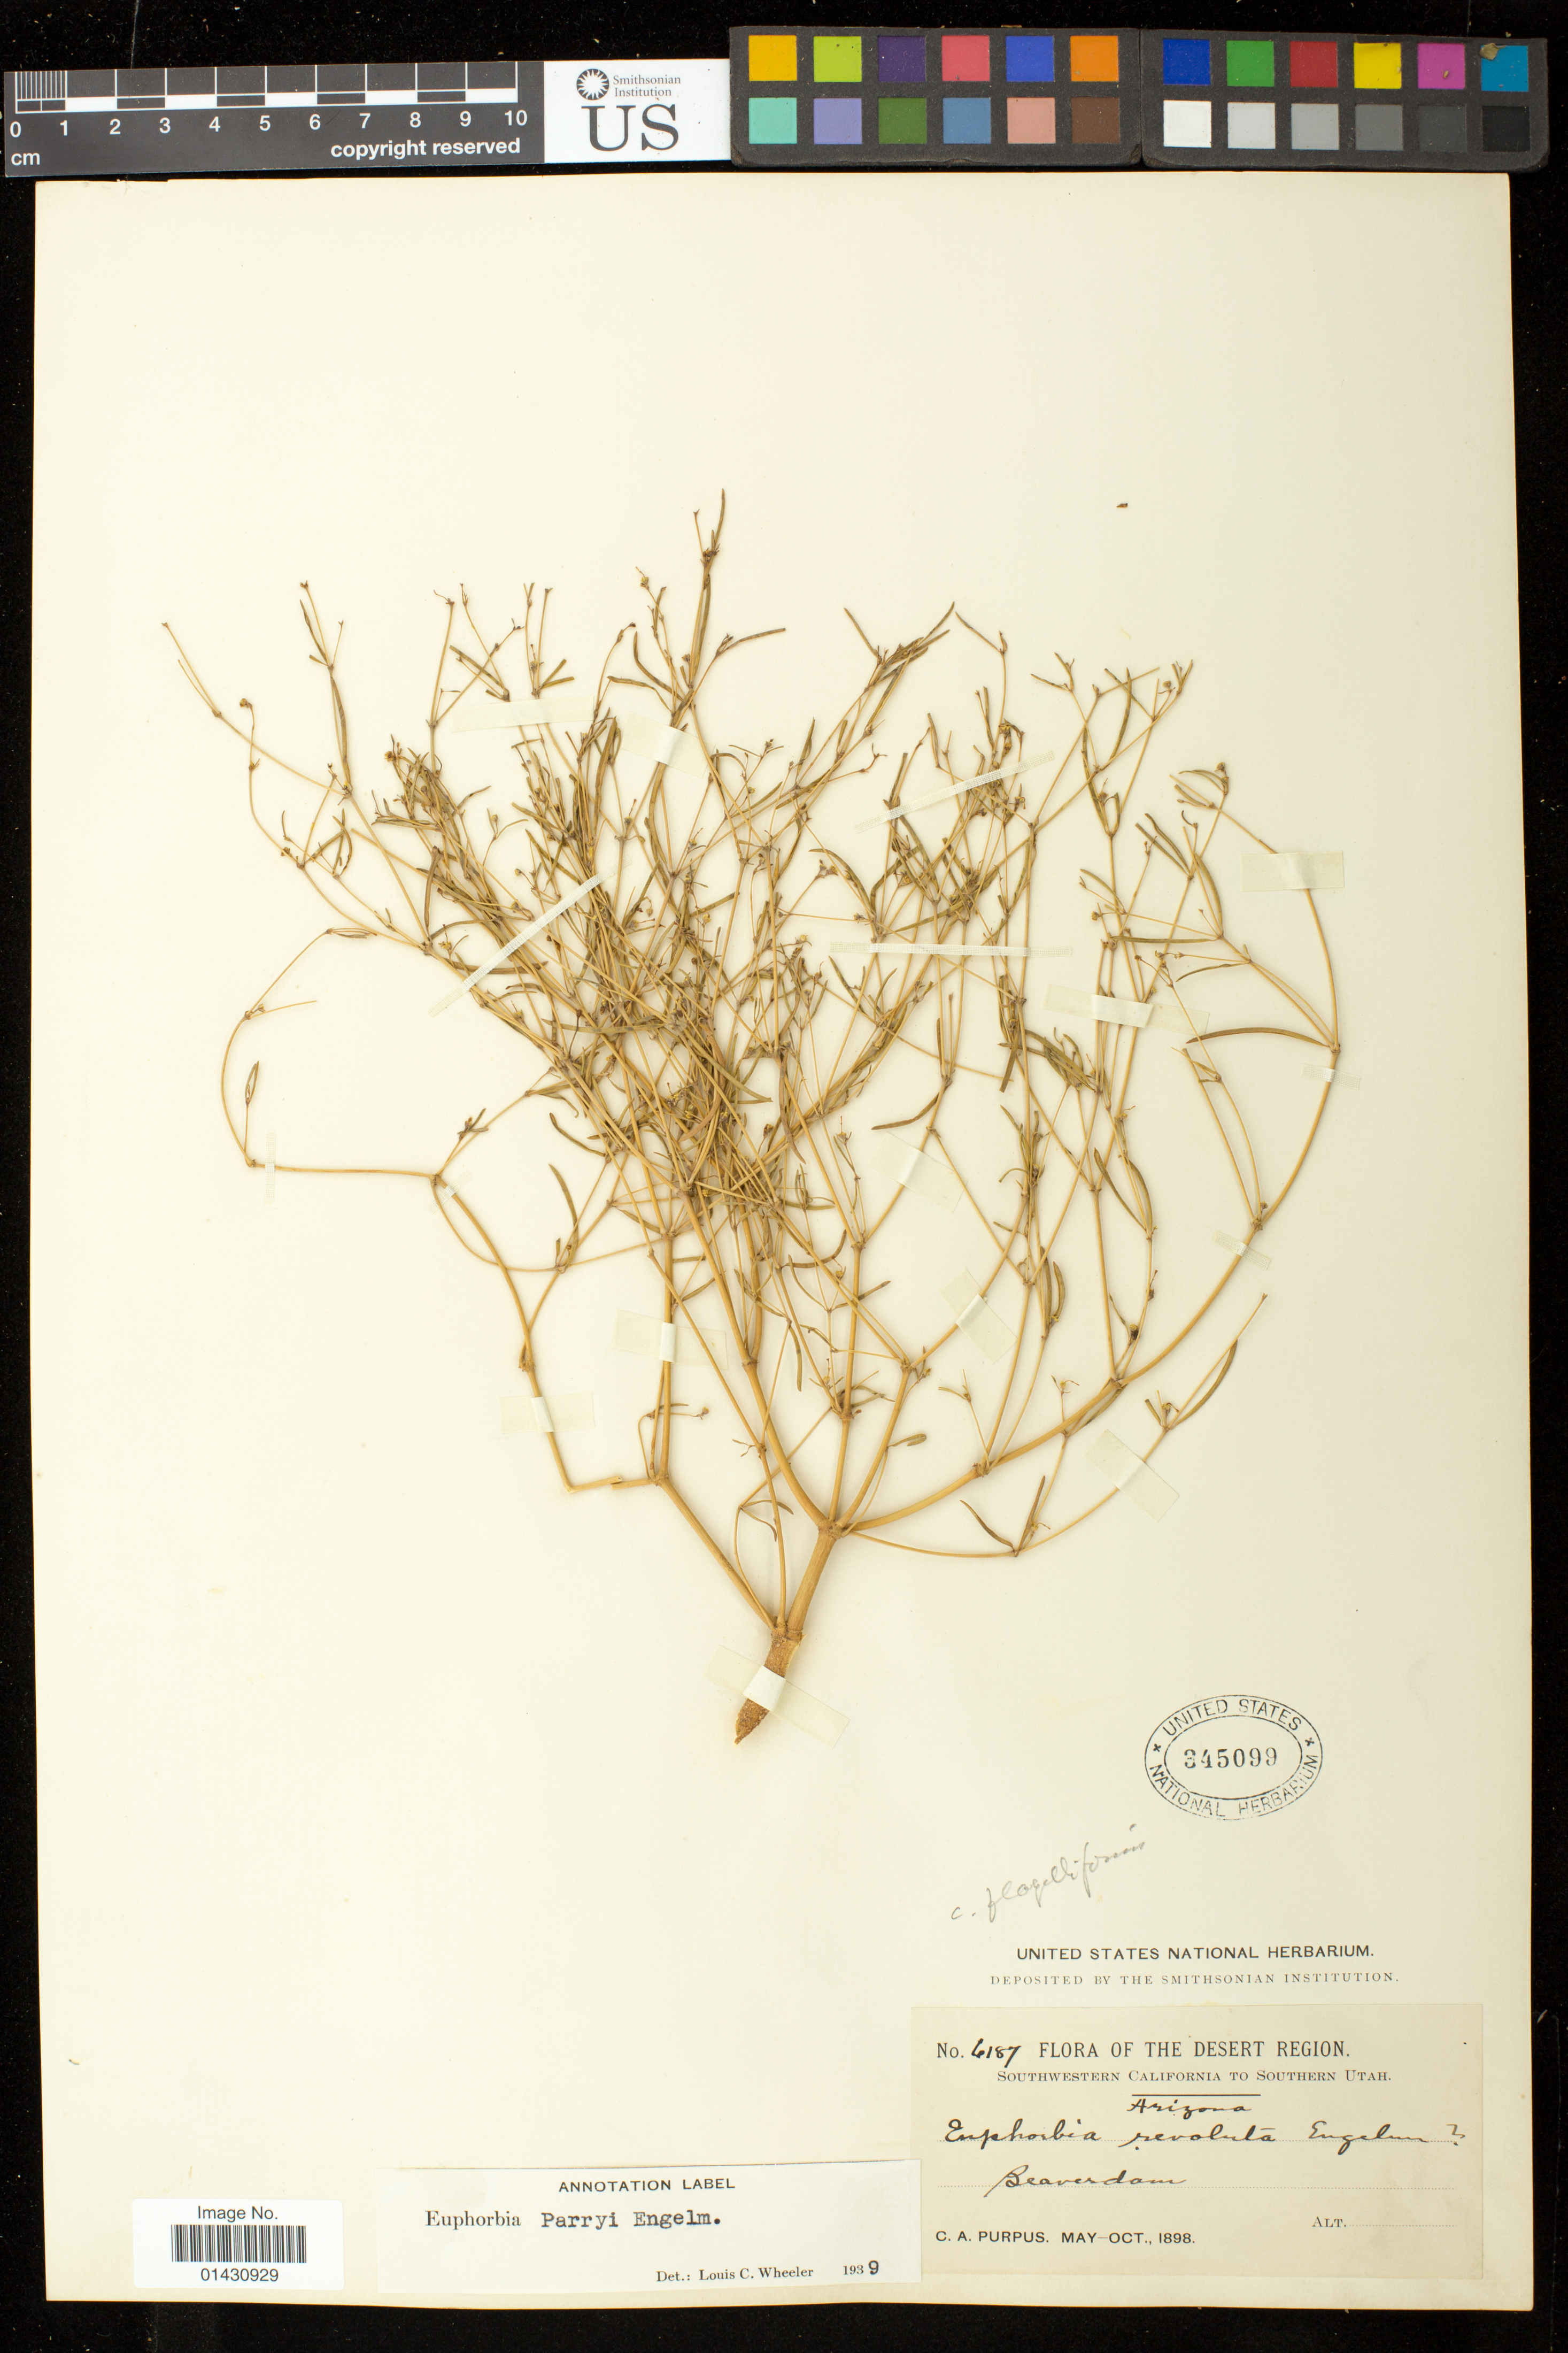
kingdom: Plantae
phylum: Tracheophyta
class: Magnoliopsida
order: Malpighiales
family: Euphorbiaceae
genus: Euphorbia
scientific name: Euphorbia parryi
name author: Engelm.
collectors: C. A. Purpus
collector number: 6187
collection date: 1898-05/1898-10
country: United States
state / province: Arizona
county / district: Mohave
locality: Beaverdam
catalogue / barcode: US 345099